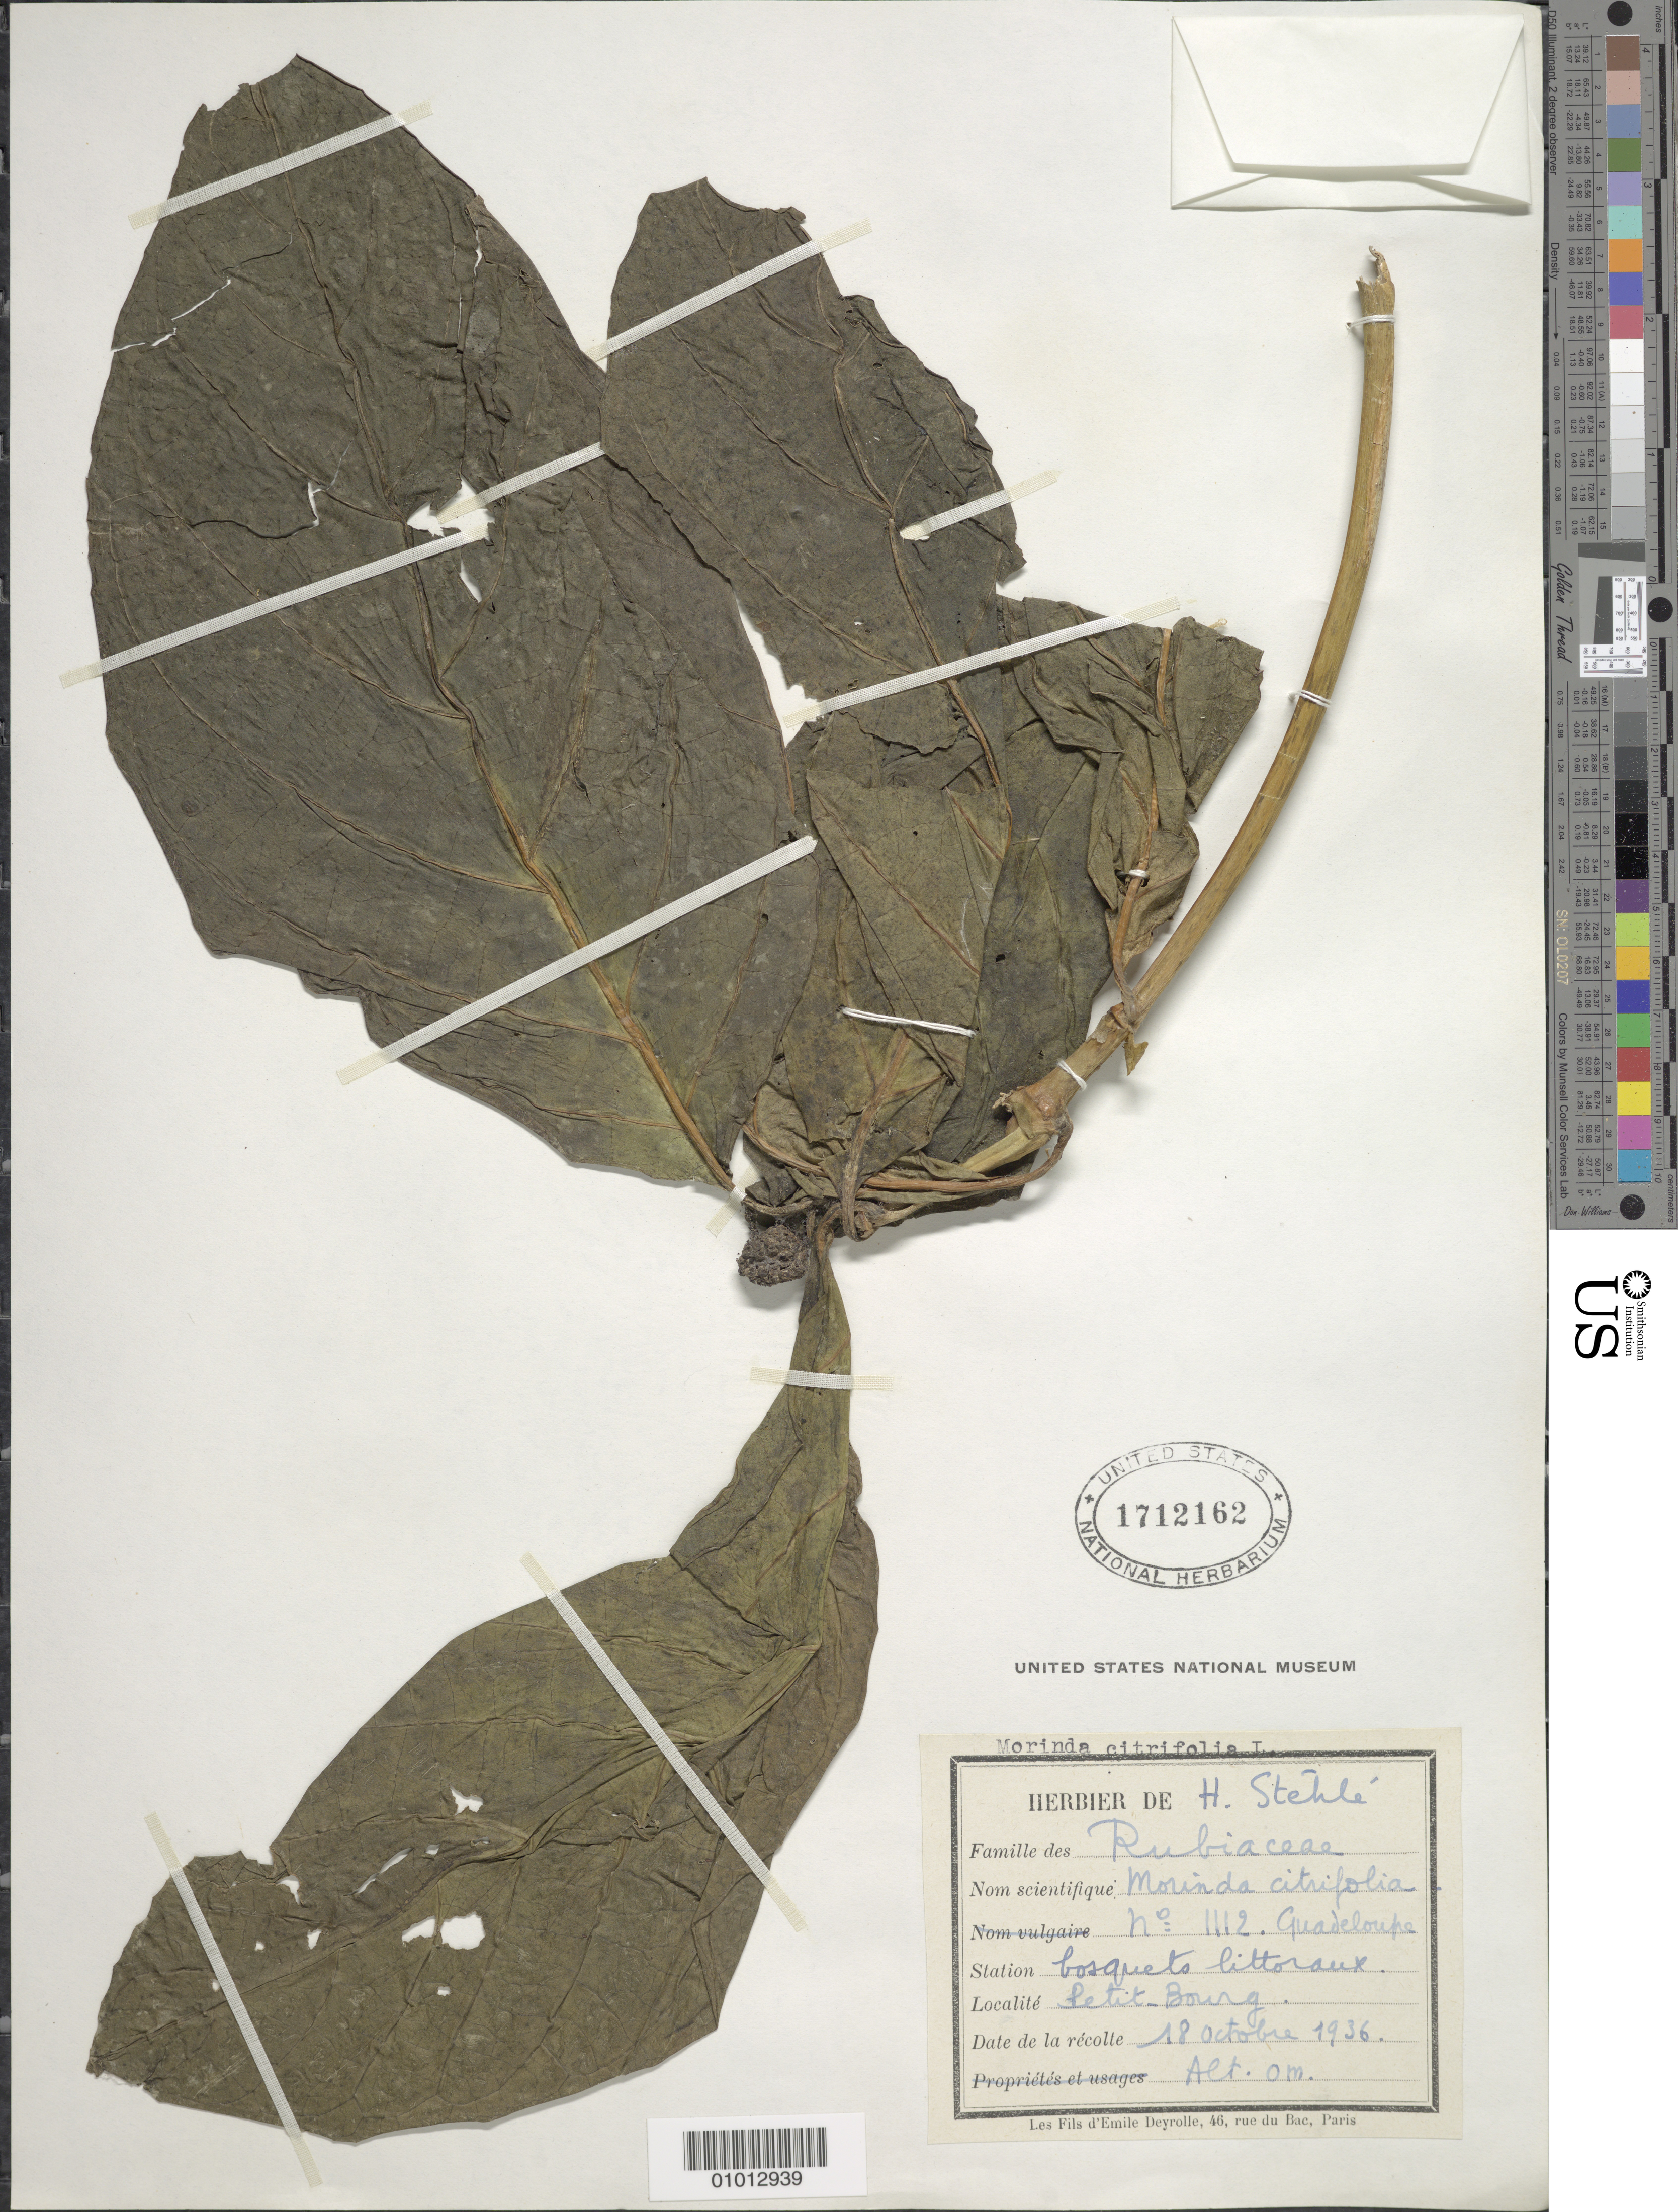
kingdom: Plantae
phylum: Tracheophyta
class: Magnoliopsida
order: Gentianales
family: Rubiaceae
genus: Morinda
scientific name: Morinda citrifolia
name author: L.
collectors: H. Stehlé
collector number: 1112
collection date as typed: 18 Oct 1936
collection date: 1936-10-18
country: Guadeloupe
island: Basse Terre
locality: Petite Bourg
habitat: Bosquets littoraux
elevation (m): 0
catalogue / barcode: US 1712162